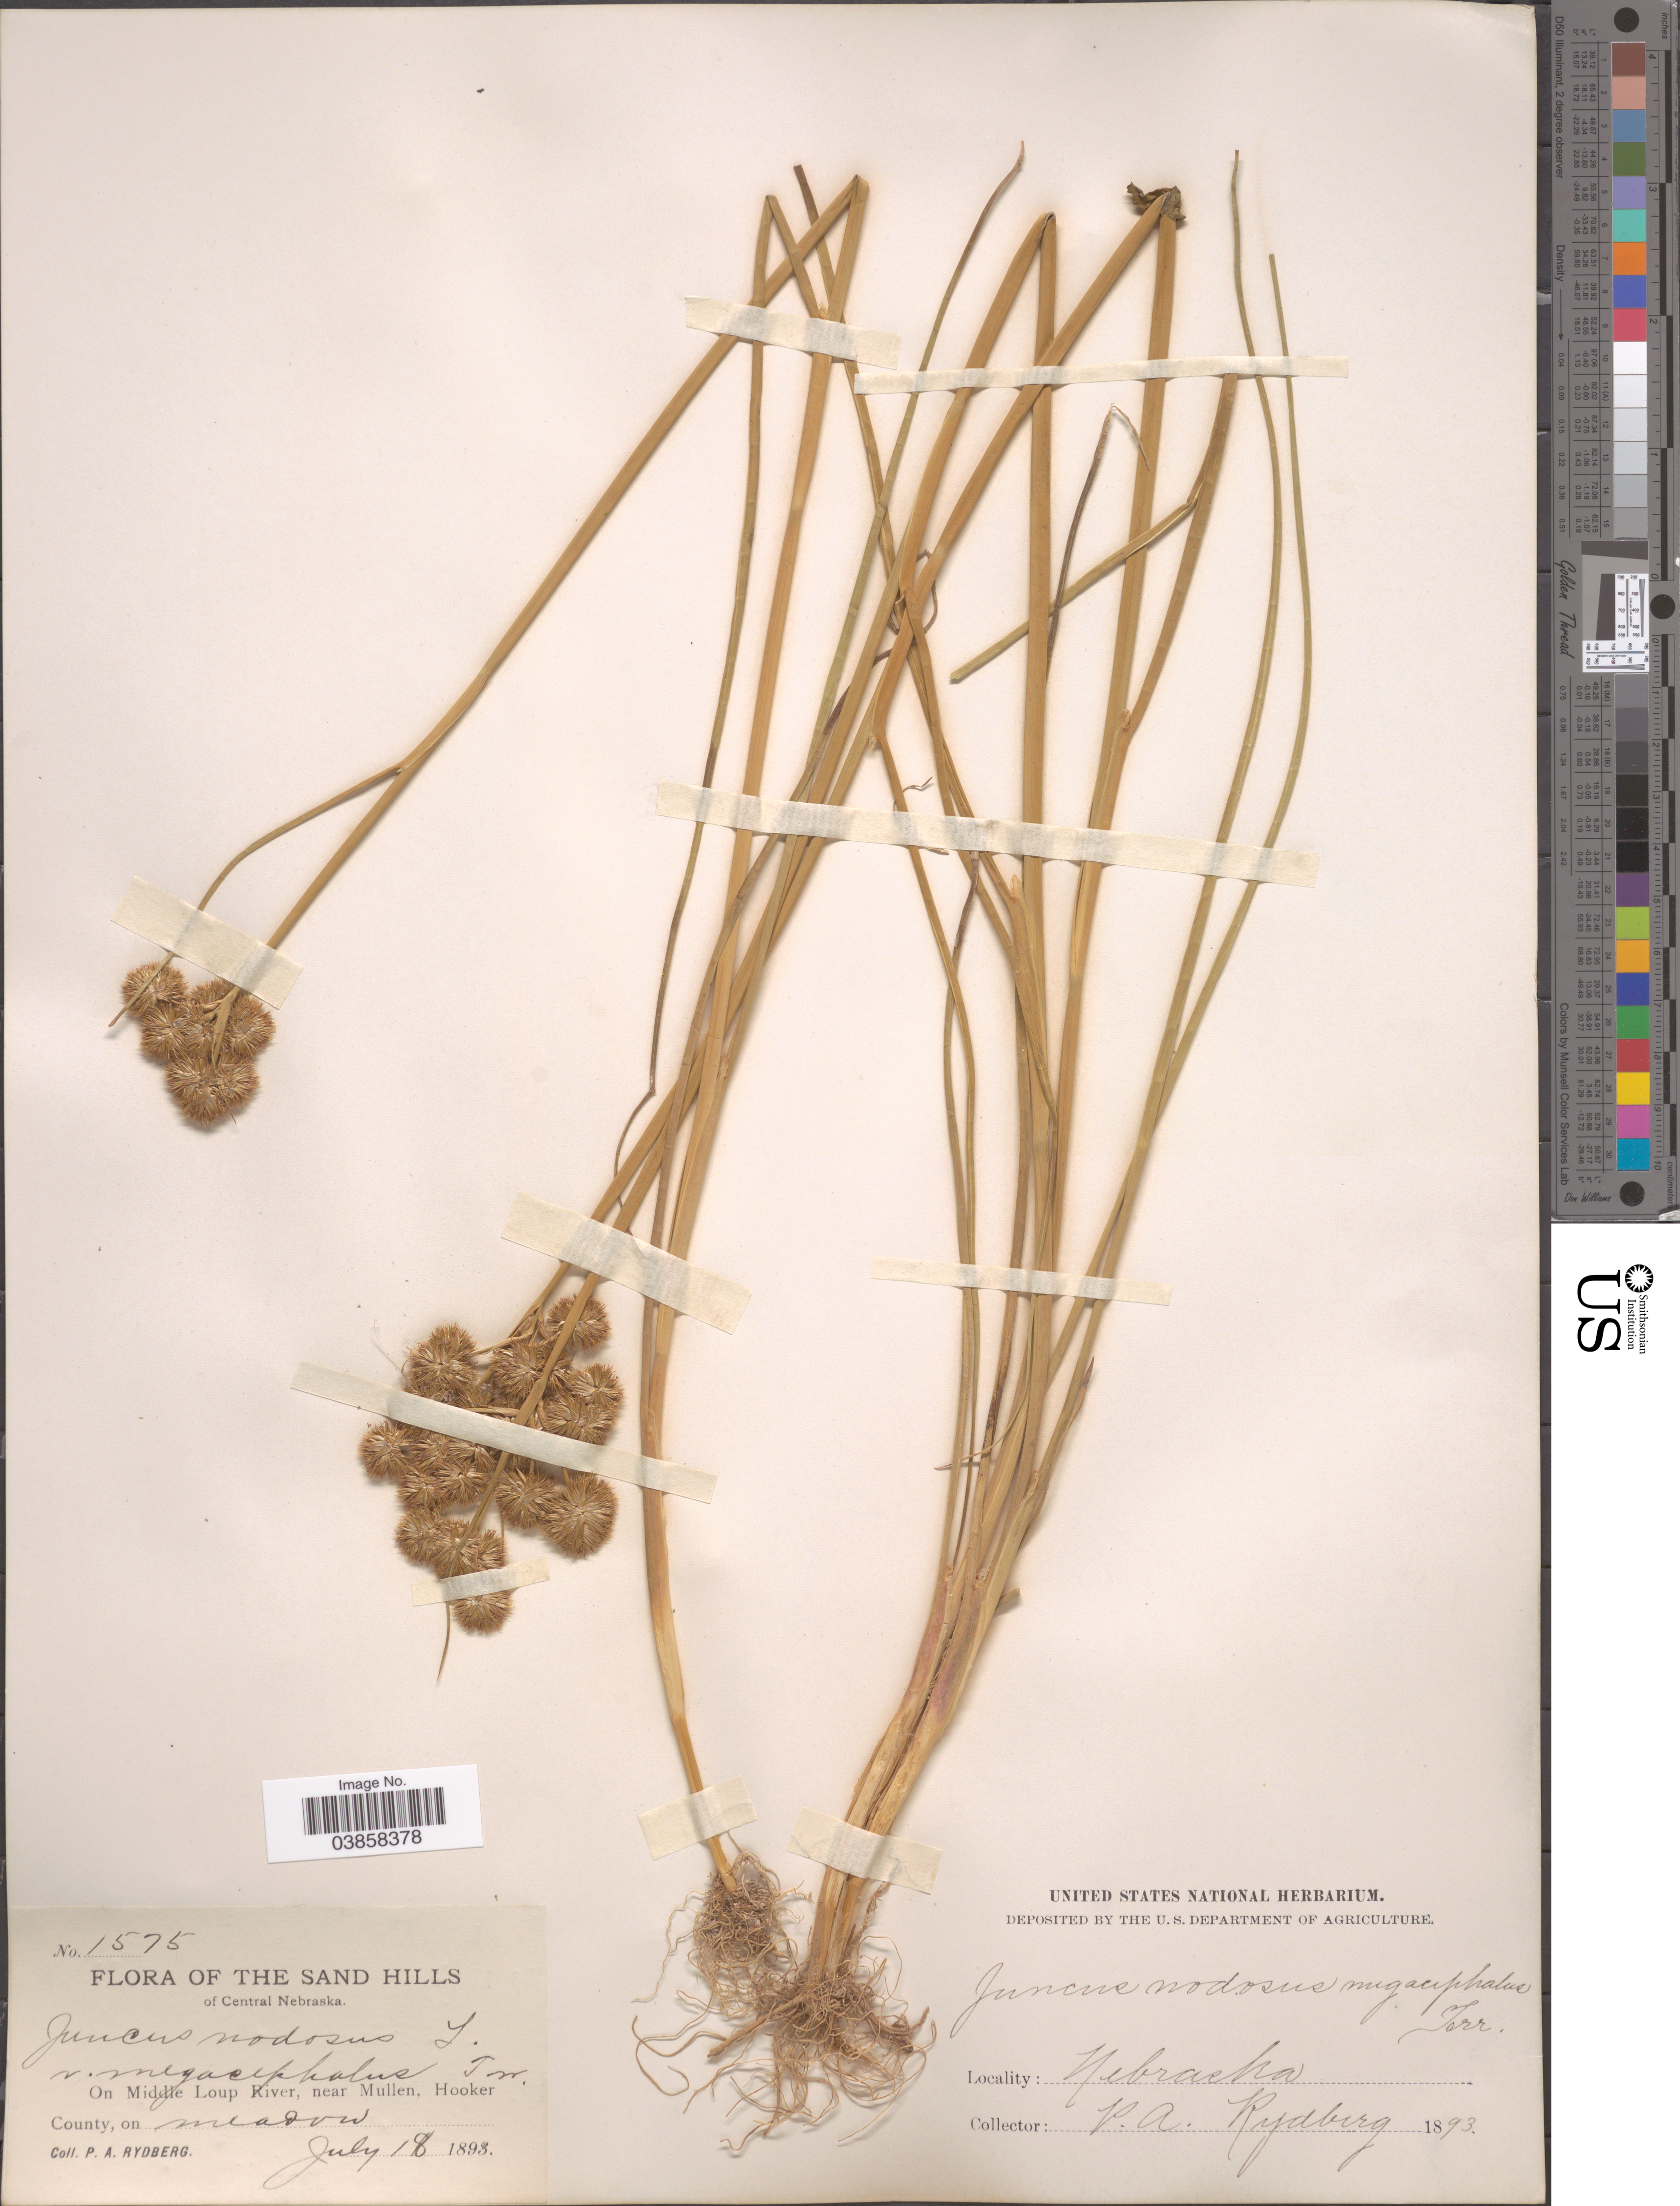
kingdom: Plantae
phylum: Tracheophyta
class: Liliopsida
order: Poales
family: Juncaceae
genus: Juncus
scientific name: Juncus torreyi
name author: Coville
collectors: P. A. Rydberg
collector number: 1575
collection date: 1893-07-18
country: United States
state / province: Nebraska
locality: Sand Hills of Central Nebraska. On Middle Loup River, near Mullen, Hooker County.